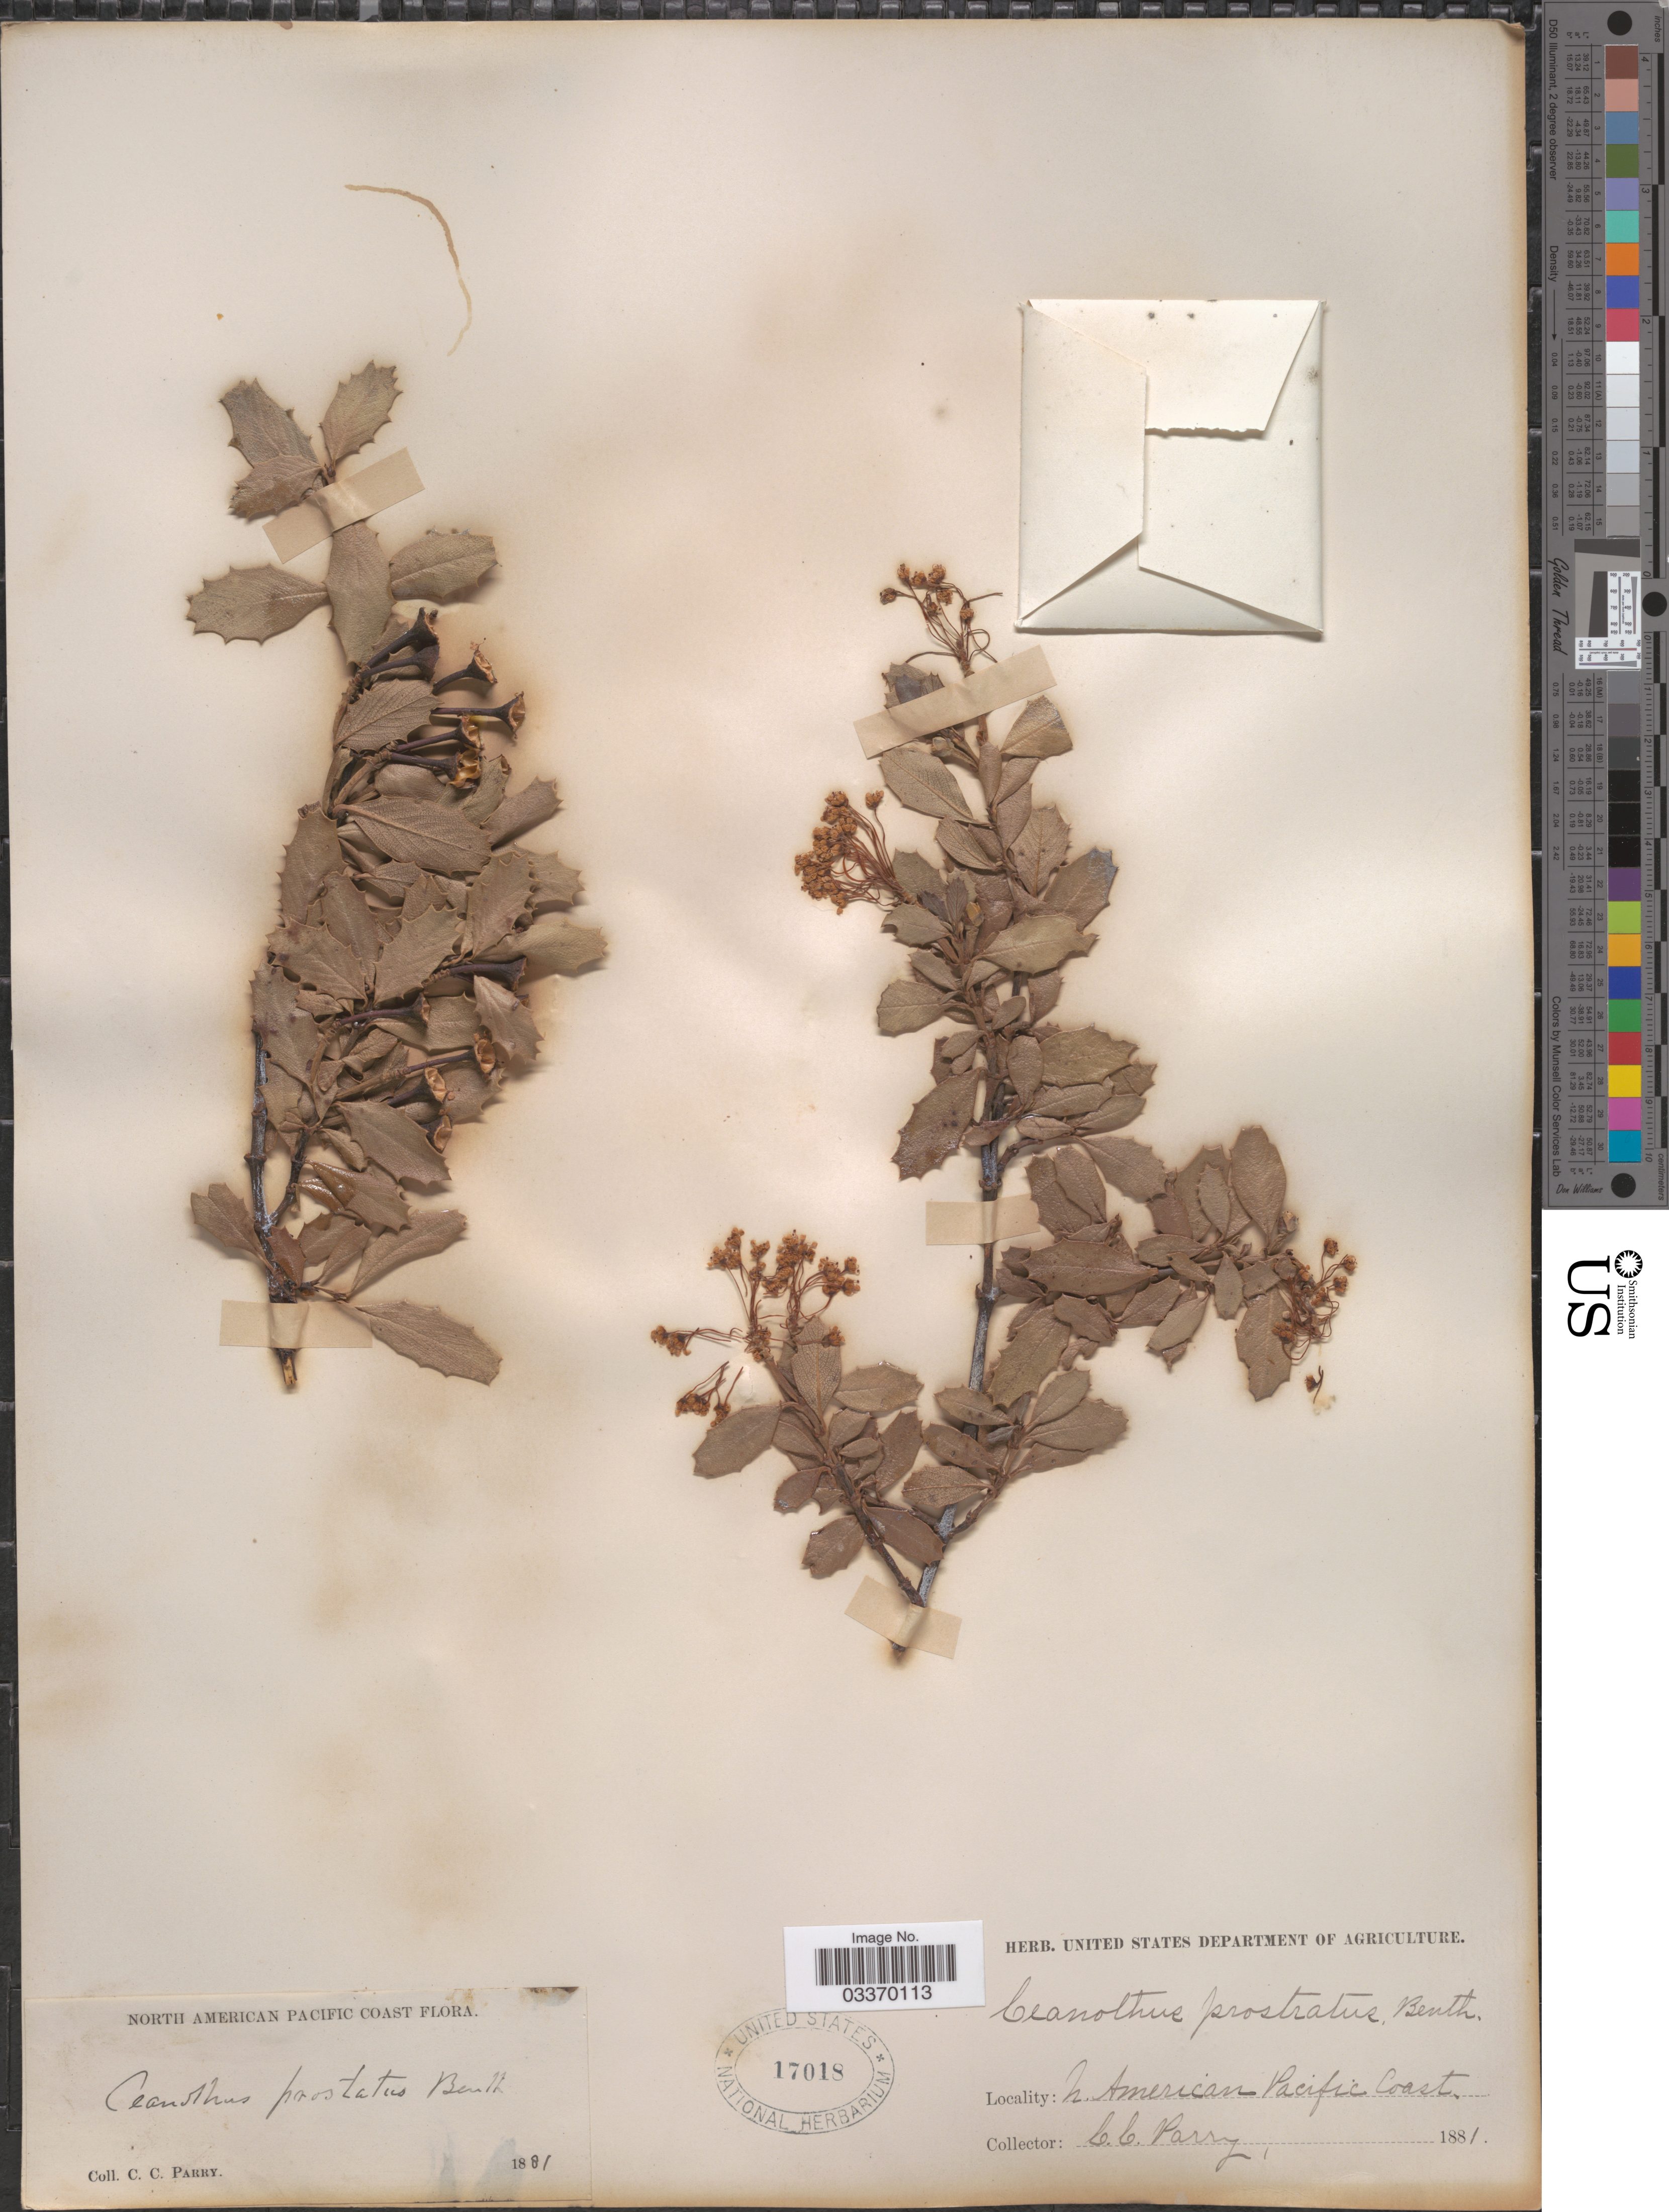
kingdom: Plantae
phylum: Tracheophyta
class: Magnoliopsida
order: Rosales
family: Rhamnaceae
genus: Ceanothus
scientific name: Ceanothus prostratus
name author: Benth.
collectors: C. C. Parry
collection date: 1881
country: United States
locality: North America Pacific Coast.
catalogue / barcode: US 17018